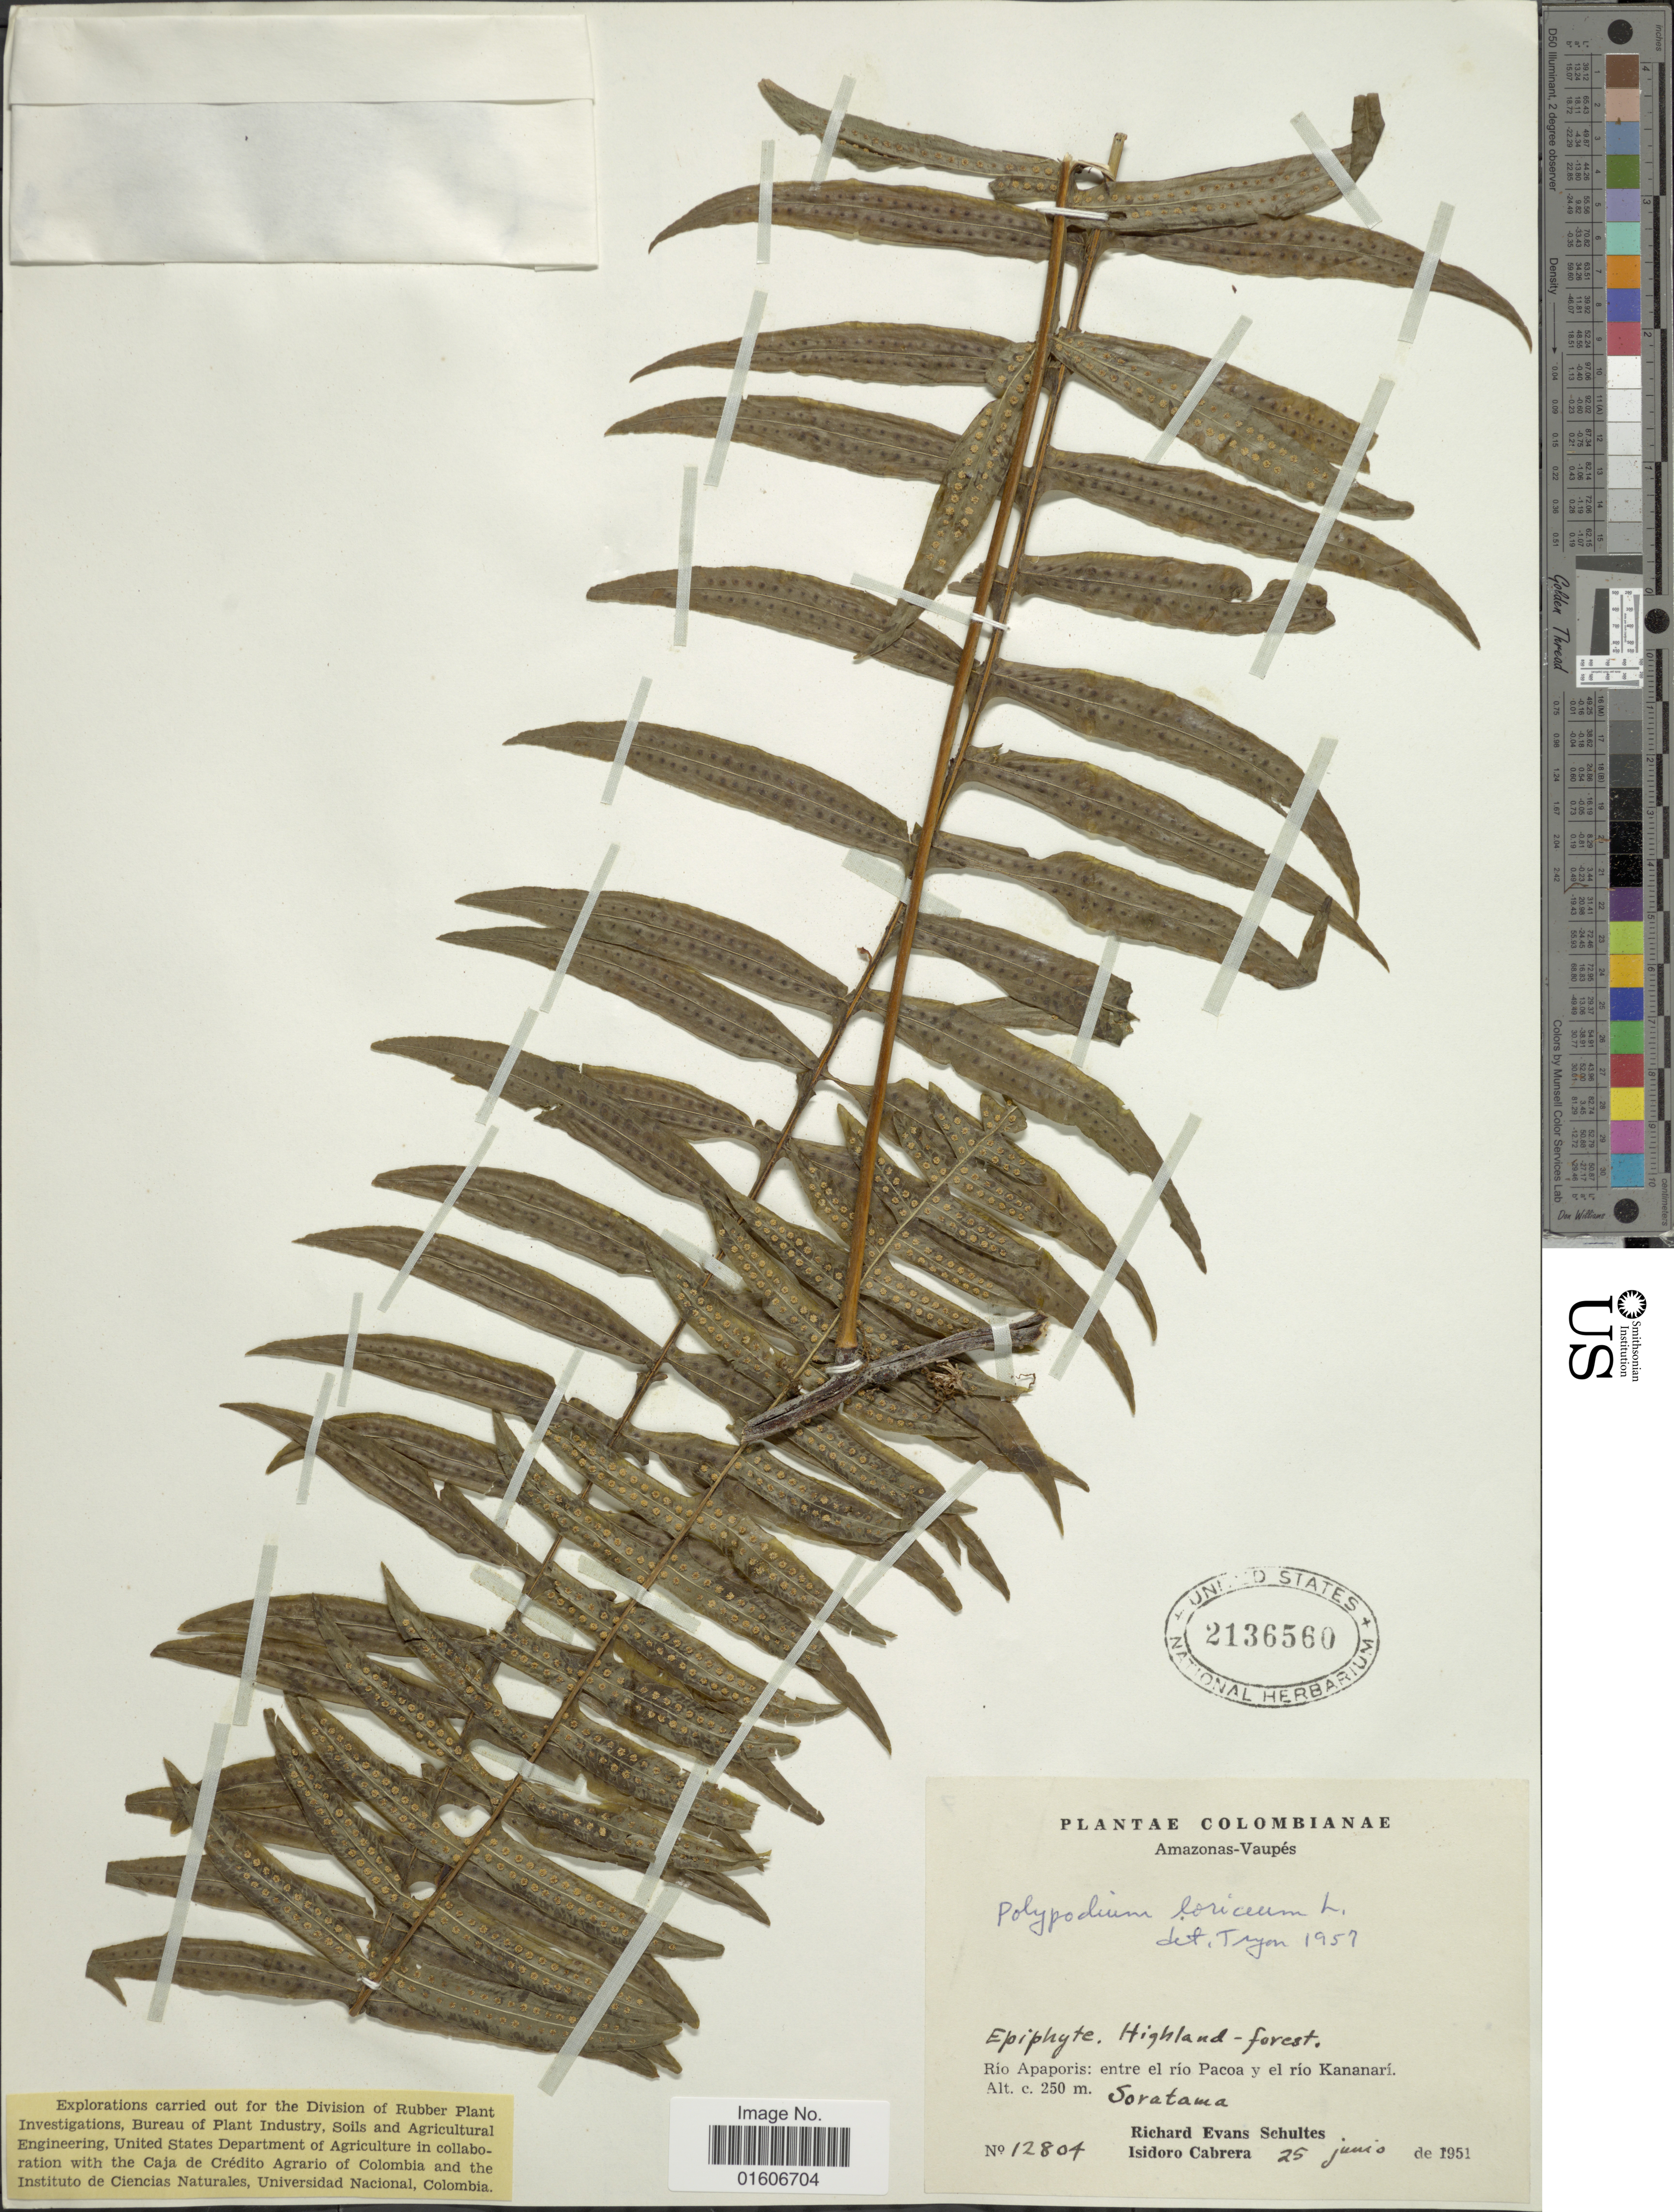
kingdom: Plantae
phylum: Tracheophyta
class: Polypodiopsida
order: Polypodiales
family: Polypodiaceae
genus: Serpocaulon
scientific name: Serpocaulon loriceum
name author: (L.) A.R. Sm.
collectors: R. E. Schultes & I. Cabrera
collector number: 12804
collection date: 1951-06-25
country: Colombia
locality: Amazona-Vaupés, Rio Apaoris: entre el río Pacoa y el río Kananarí, Soratama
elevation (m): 250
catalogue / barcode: US 2136560